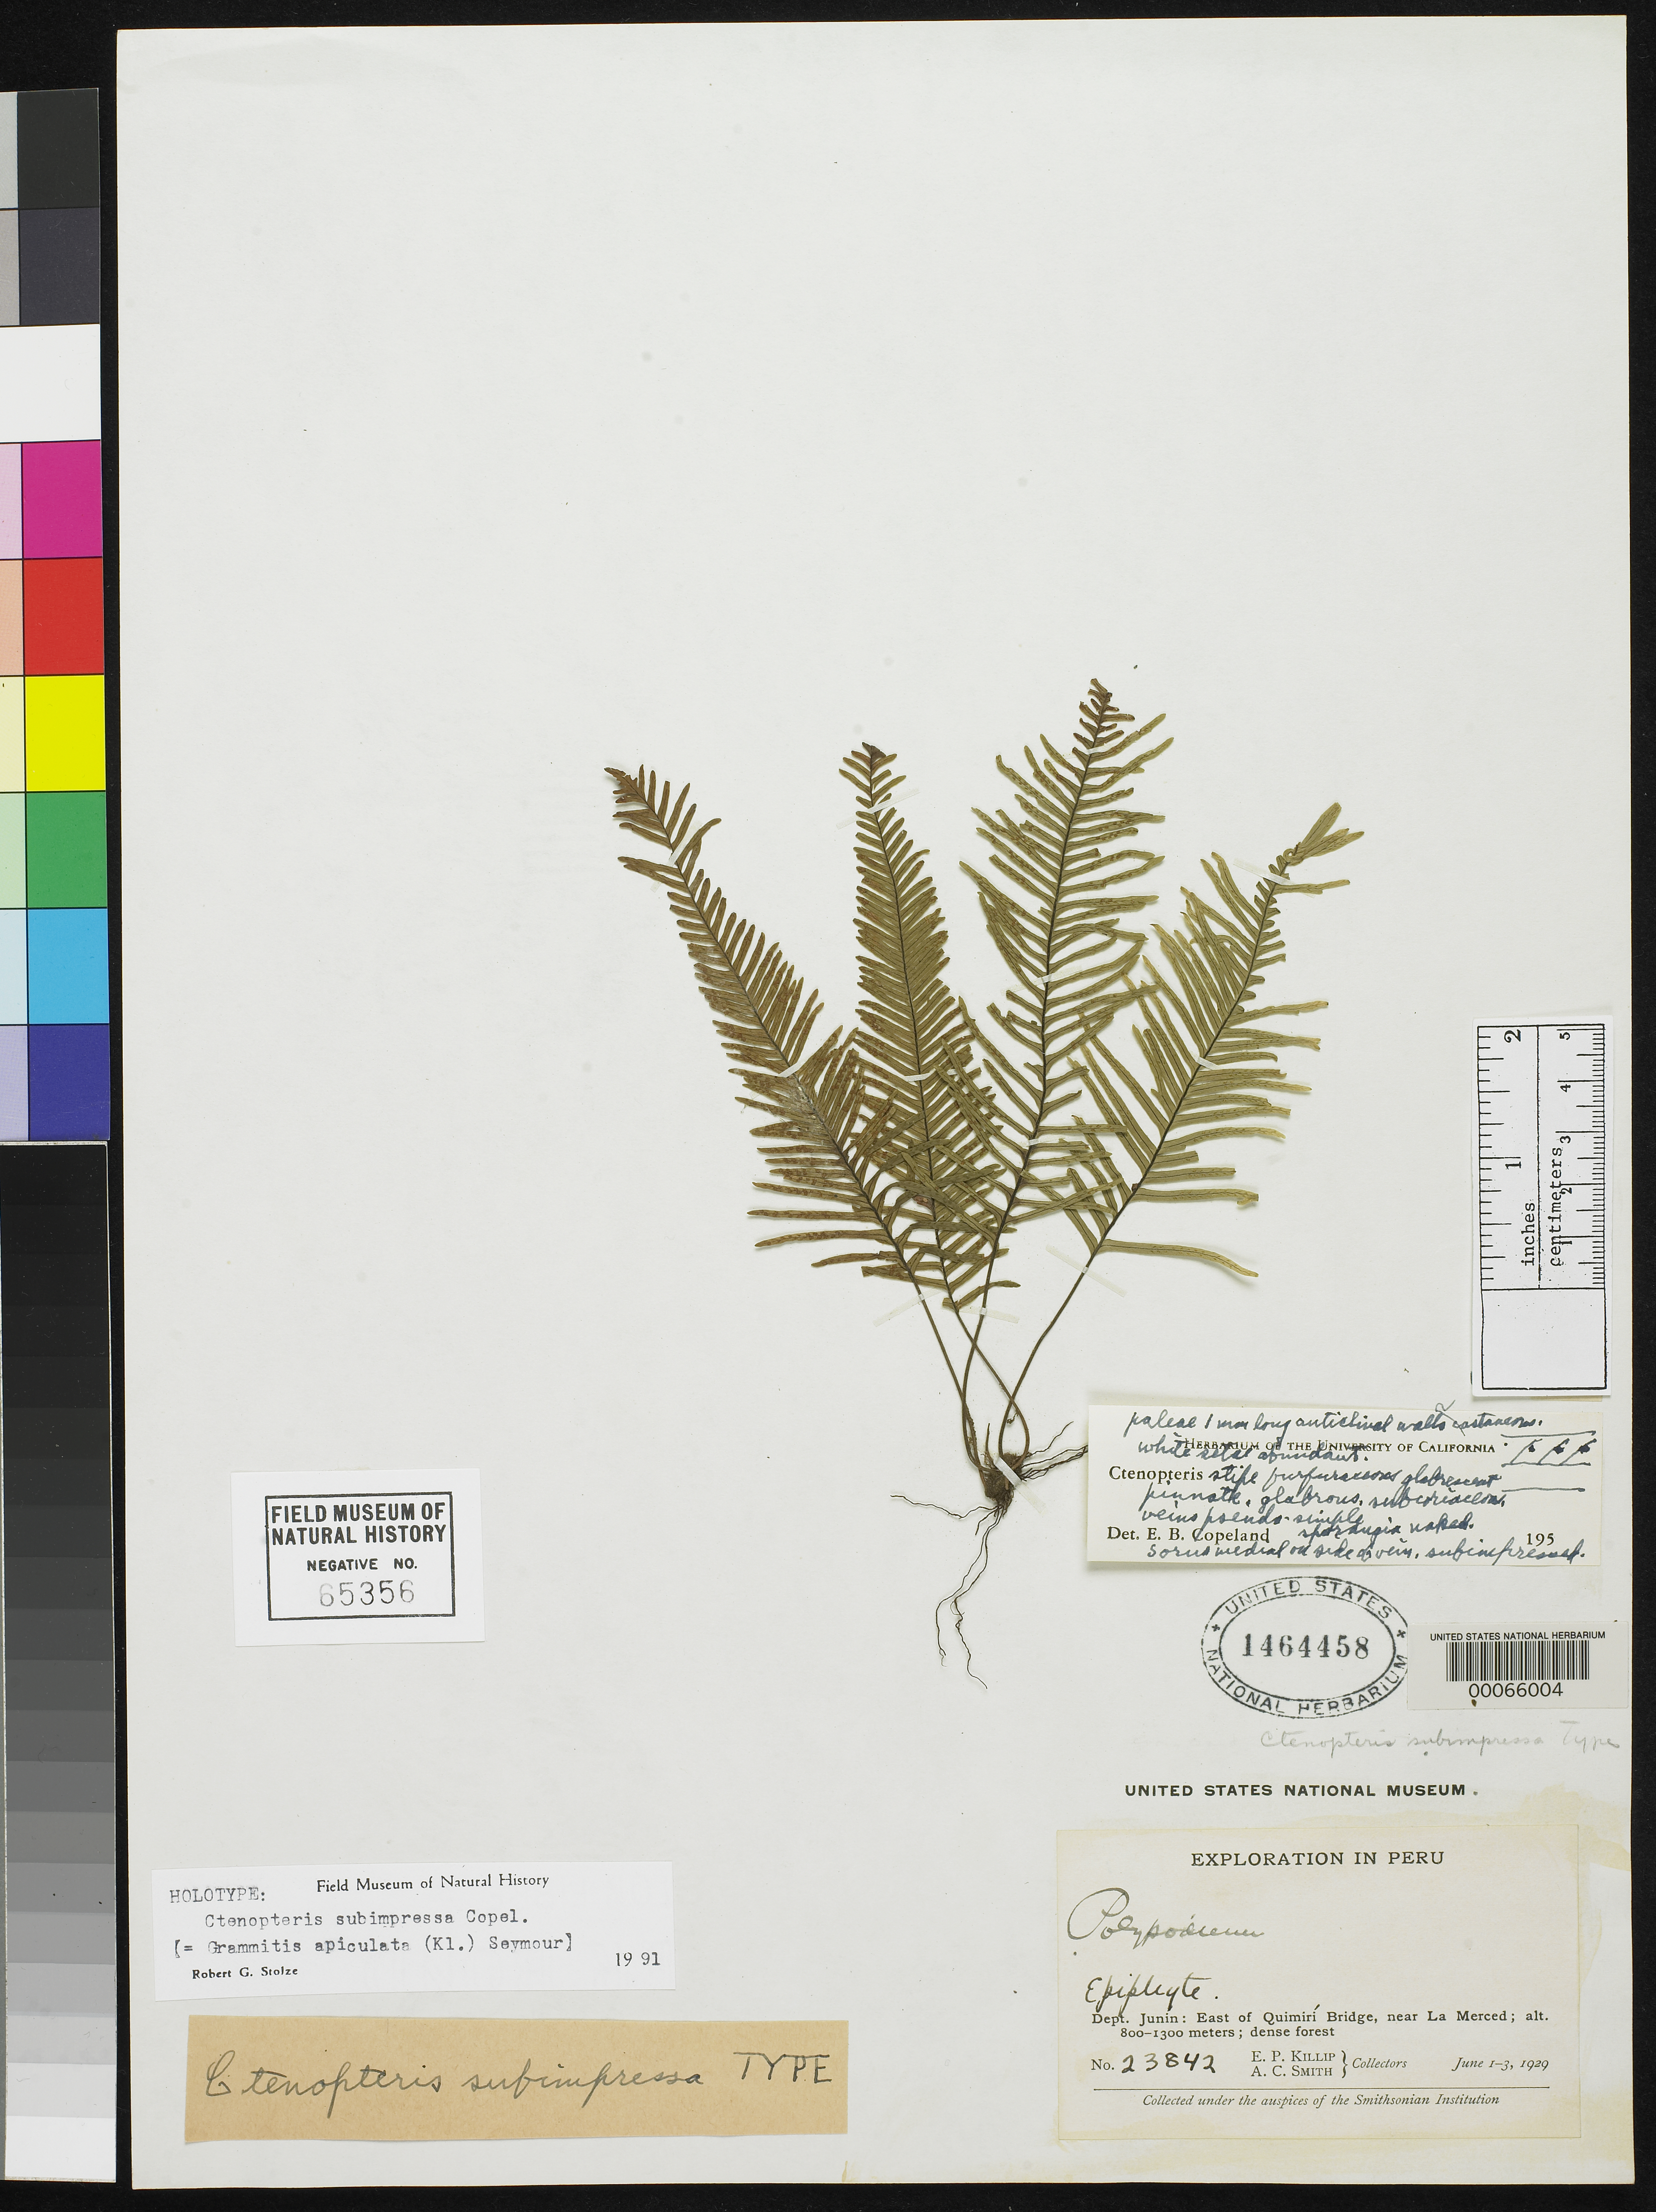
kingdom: Plantae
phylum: Tracheophyta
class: Polypodiopsida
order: Polypodiales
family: Polypodiaceae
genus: Ctenopteris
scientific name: Ctenopteris subimpressa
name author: Copel.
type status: Holotype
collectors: E. P. Killip & A. C. Smith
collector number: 23842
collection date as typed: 01 Jun 1929 to 03 Jun 1929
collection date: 1929-06-01/1929-06-03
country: Peru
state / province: Junín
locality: E of Quimiri bridge, near La Merced.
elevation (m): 800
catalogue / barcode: US 1464458